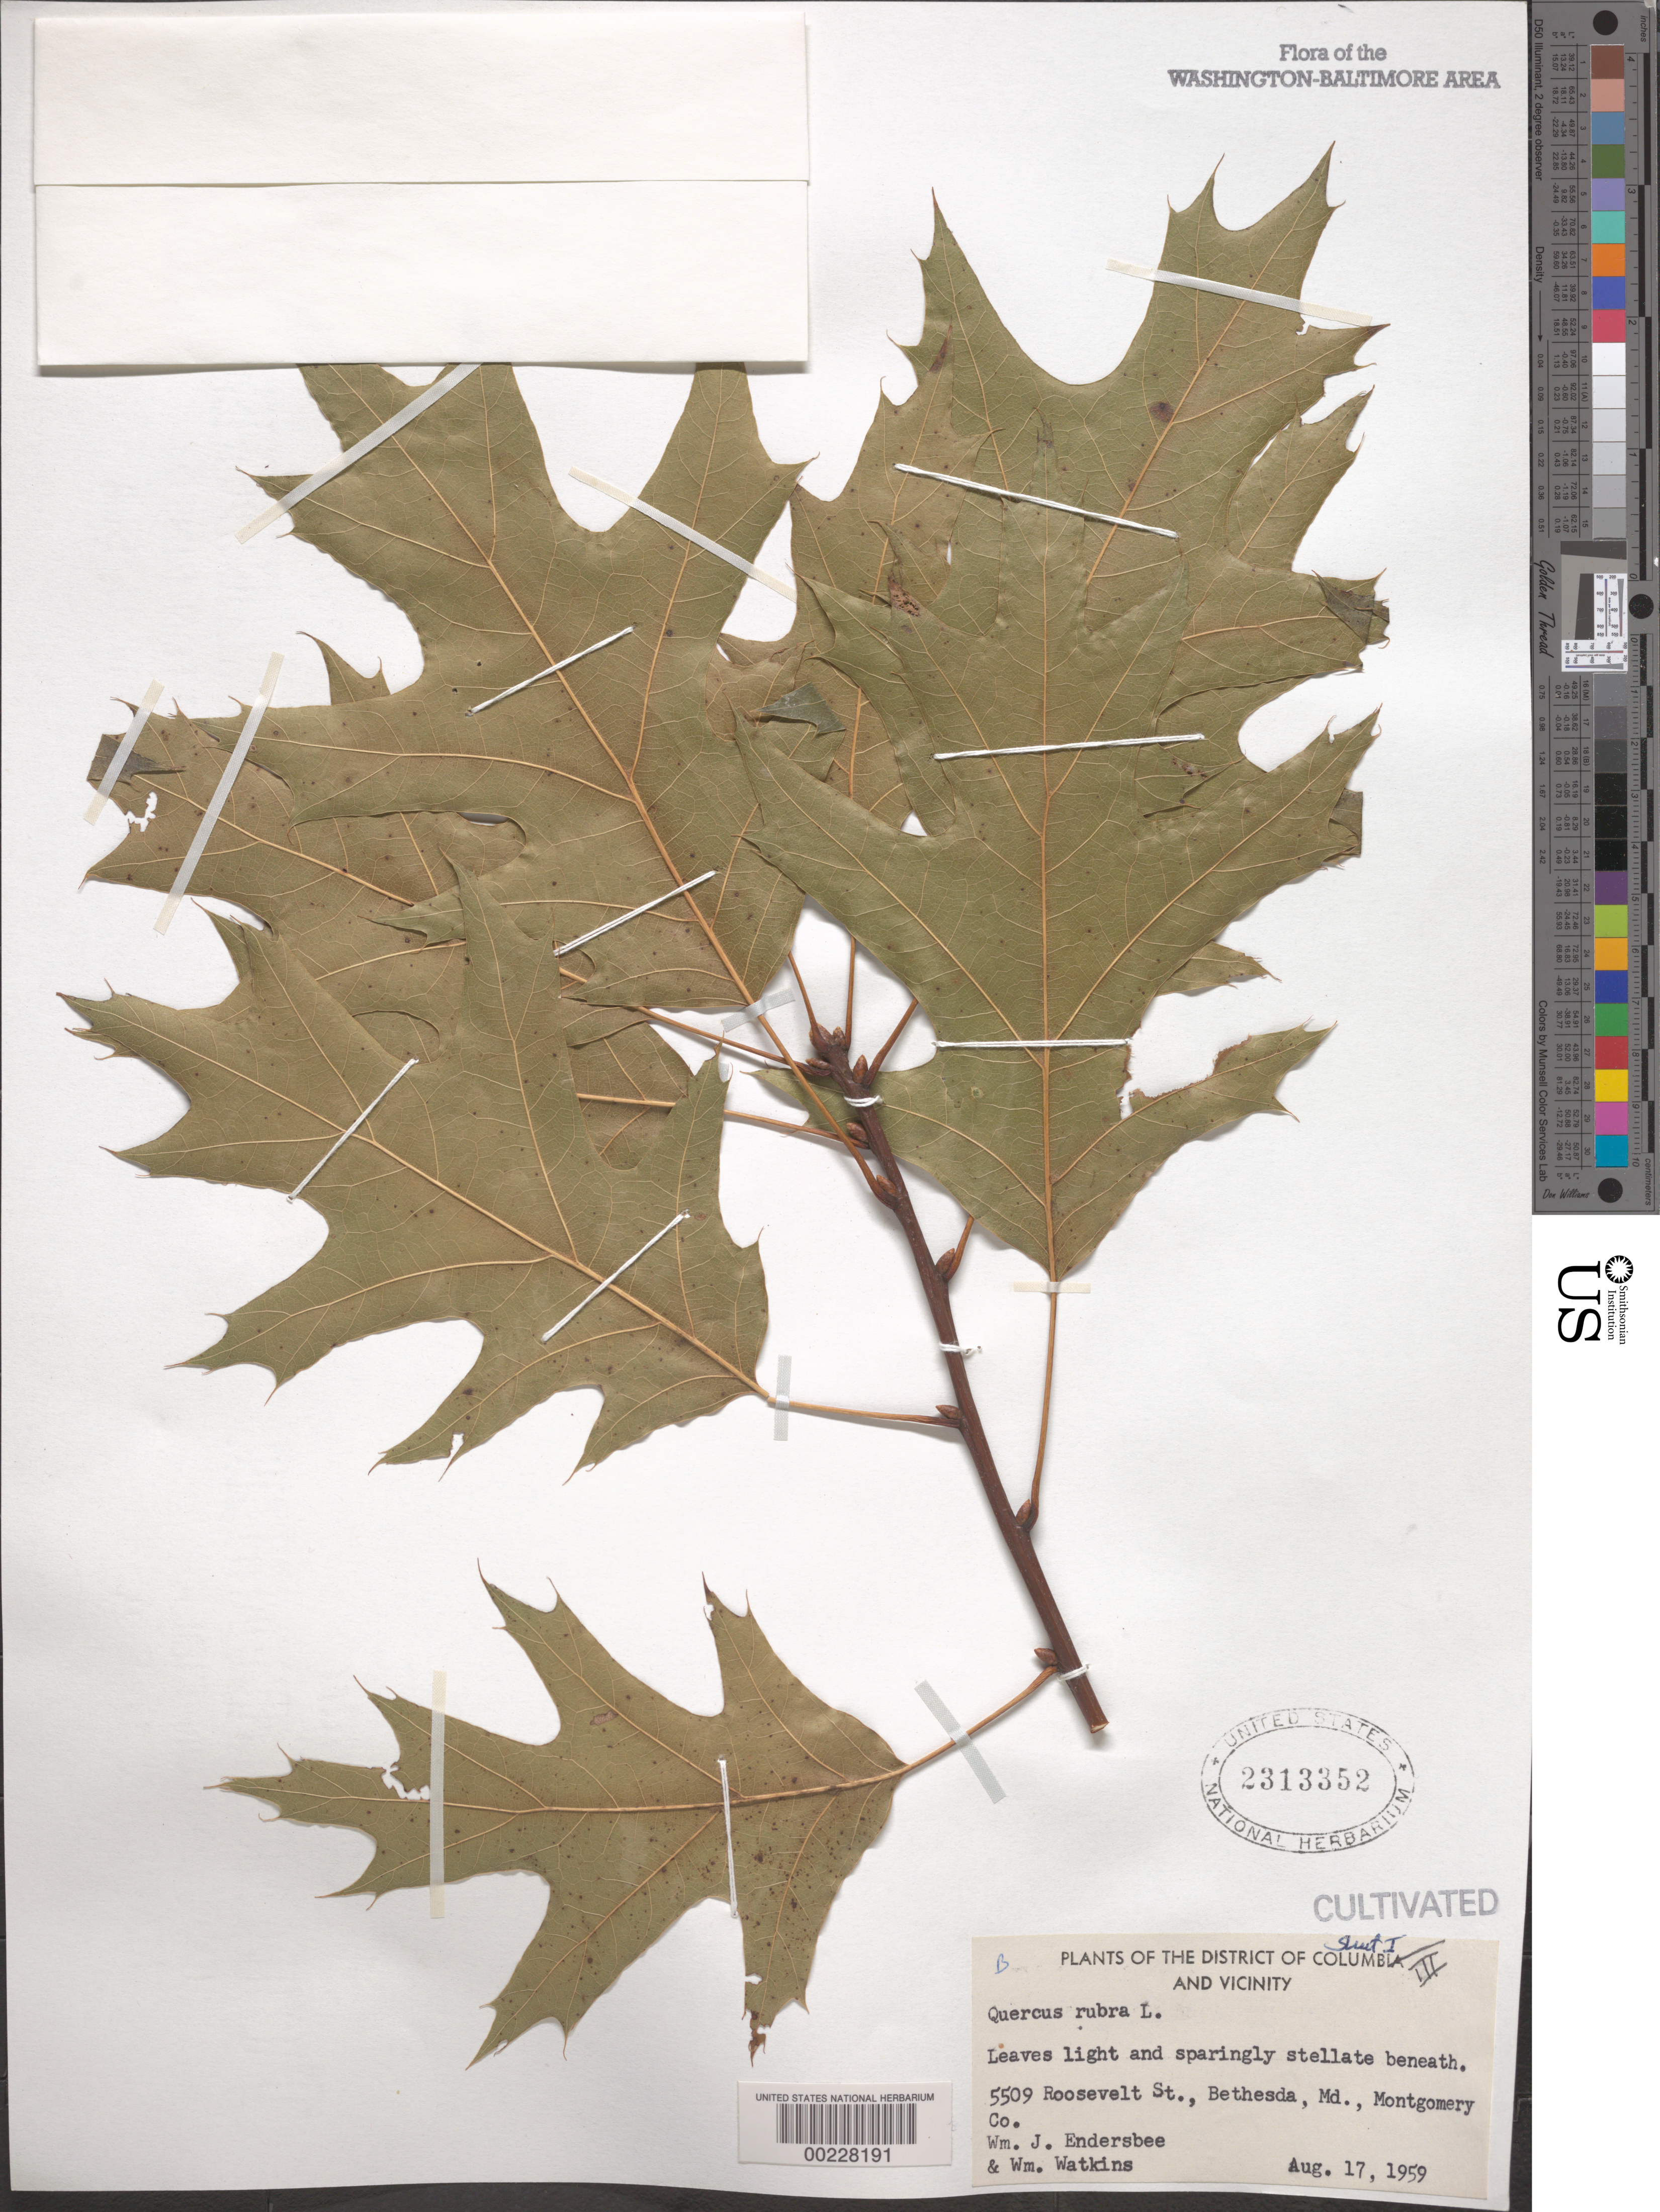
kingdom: Plantae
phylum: Tracheophyta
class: Magnoliopsida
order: Fagales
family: Fagaceae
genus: Quercus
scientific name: Quercus rubra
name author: L.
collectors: W. Endersbee & W. Watkins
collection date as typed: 17 Aug 1959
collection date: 1959-08-17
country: United States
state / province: Maryland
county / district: Montgomery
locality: Bethesda, 5509 Rosevelt St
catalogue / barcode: US 2313352